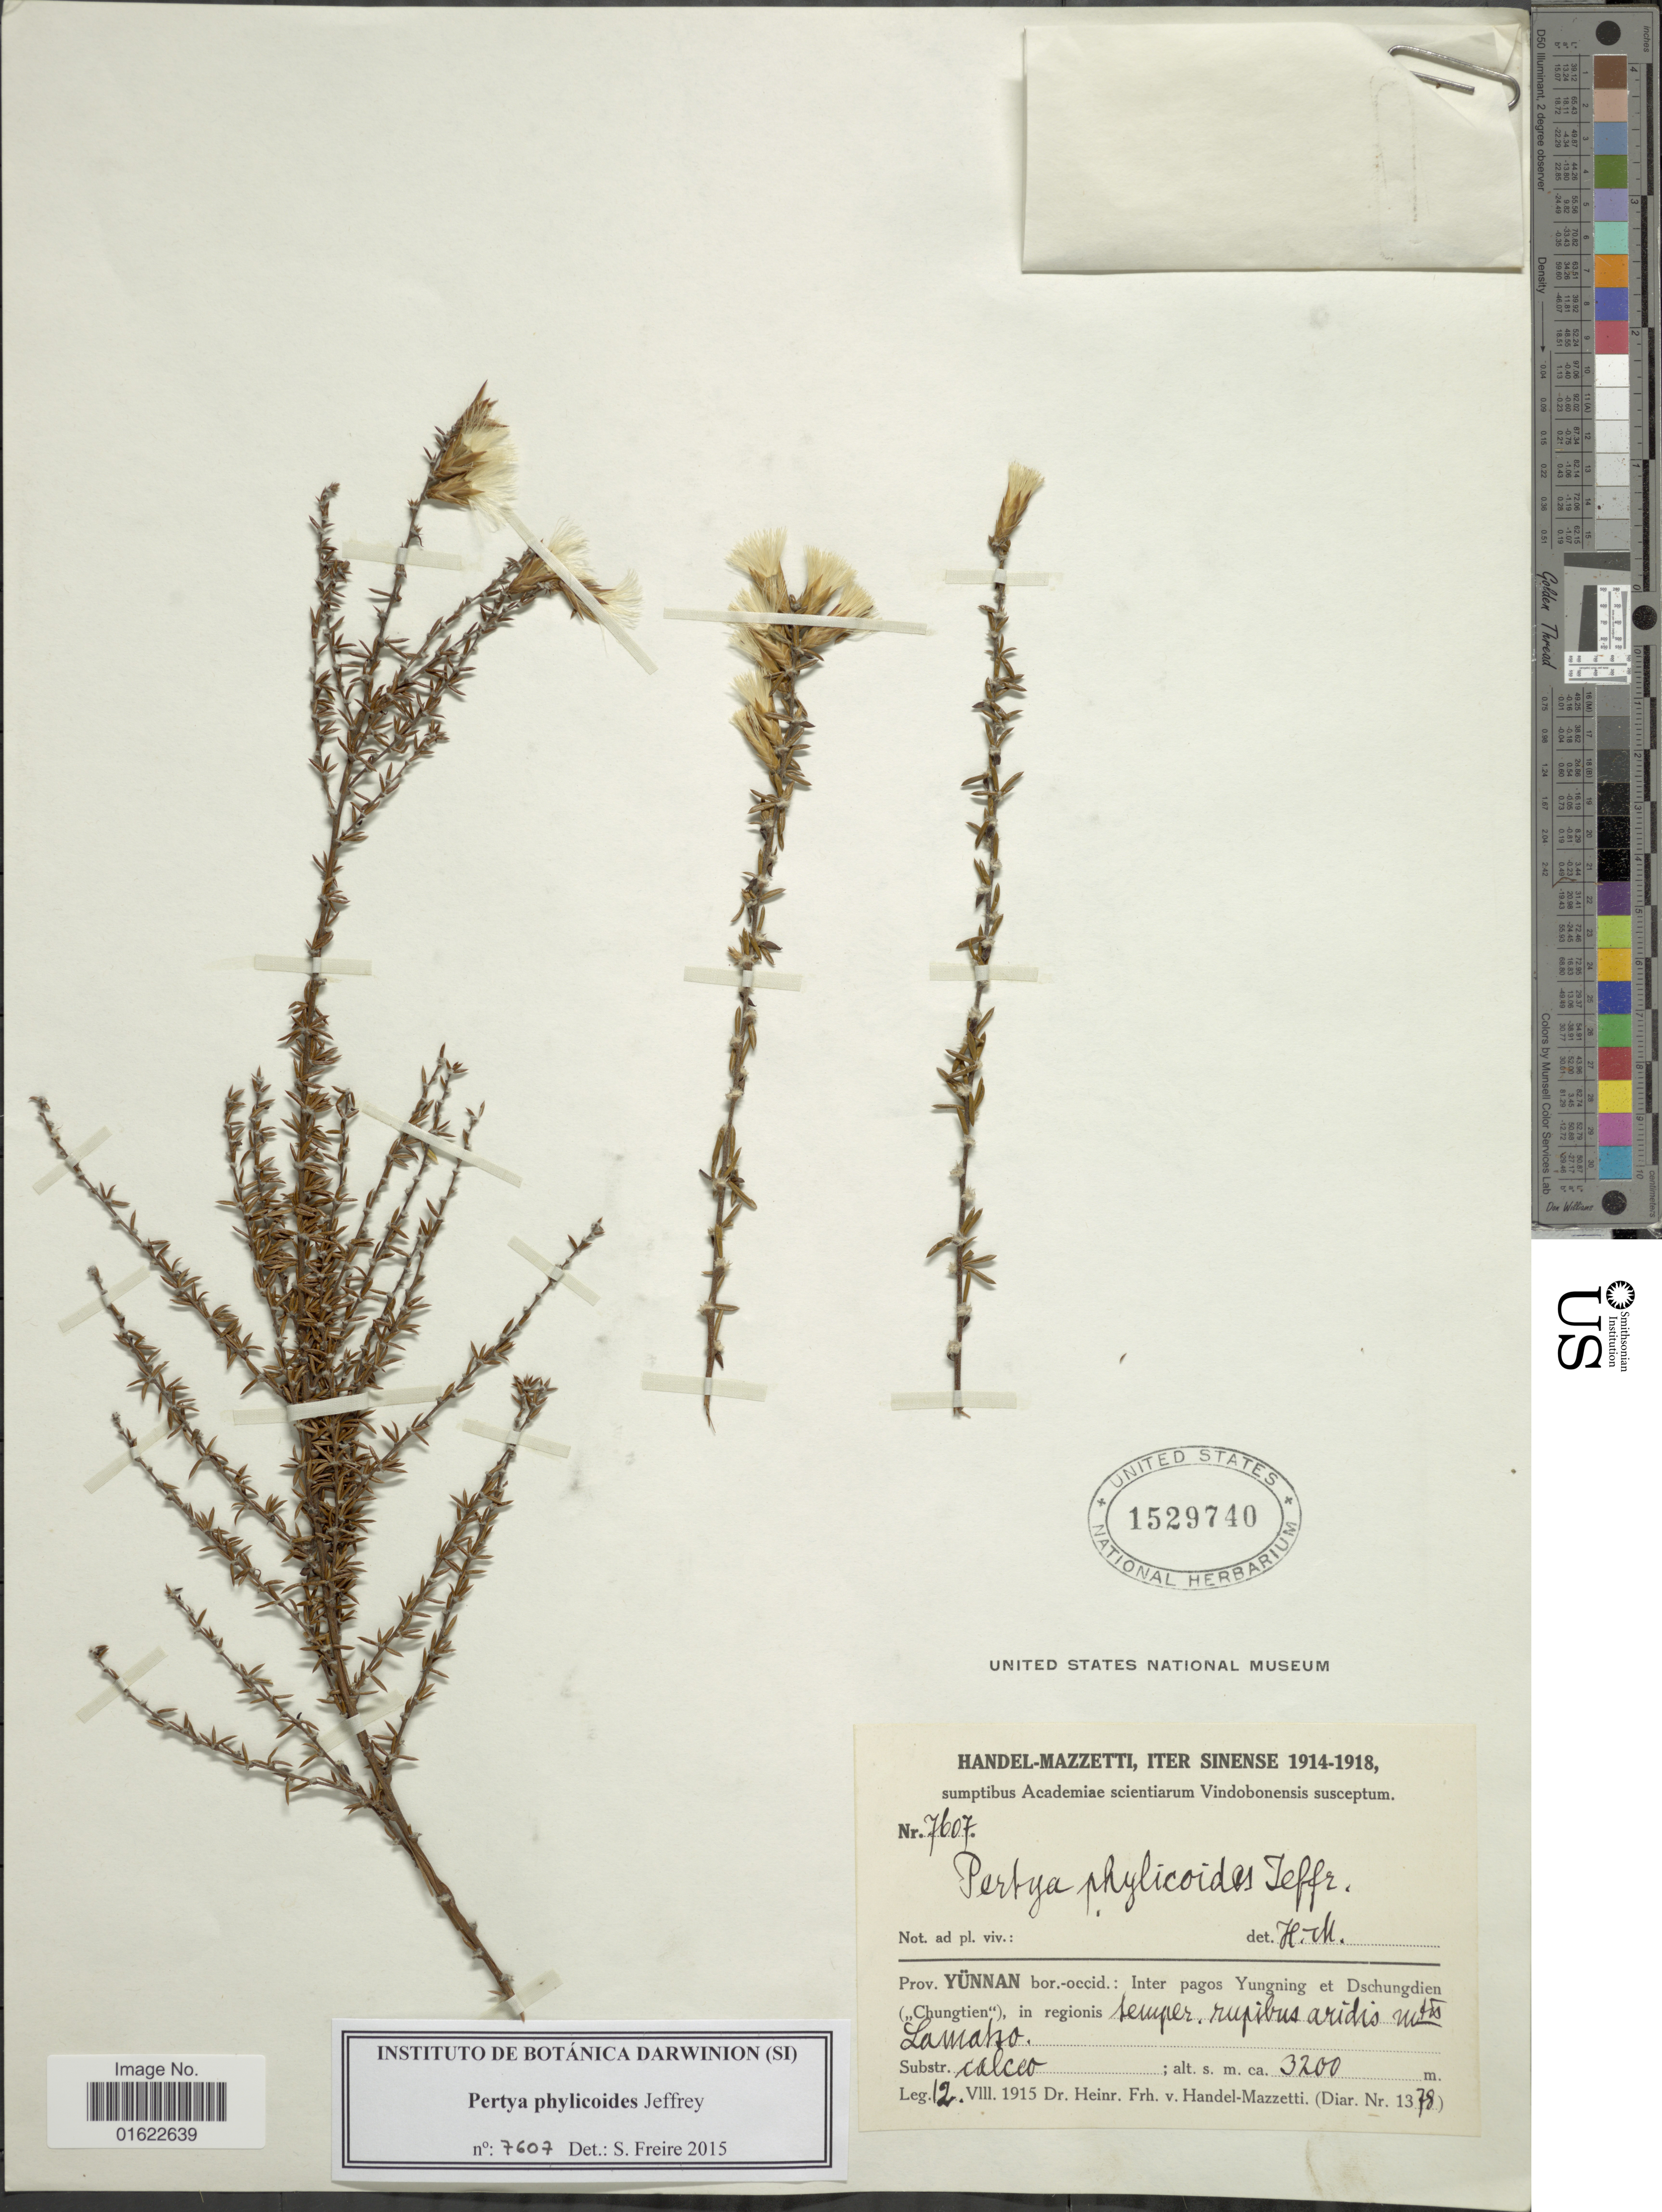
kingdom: Plantae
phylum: Tracheophyta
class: Magnoliopsida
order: Asterales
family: Asteraceae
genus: Pertya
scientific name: Pertya phylicoides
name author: Jeffrey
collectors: H. Handel-Mazzetti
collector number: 1378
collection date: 1915-08-12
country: China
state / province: Yunnan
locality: Bor.-occid.: Inter pagos Yunging et Dschungdien ("Chungtien"), in regionis temper rupibus aridis mts Lamaho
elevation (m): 3200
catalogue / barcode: US 1529740